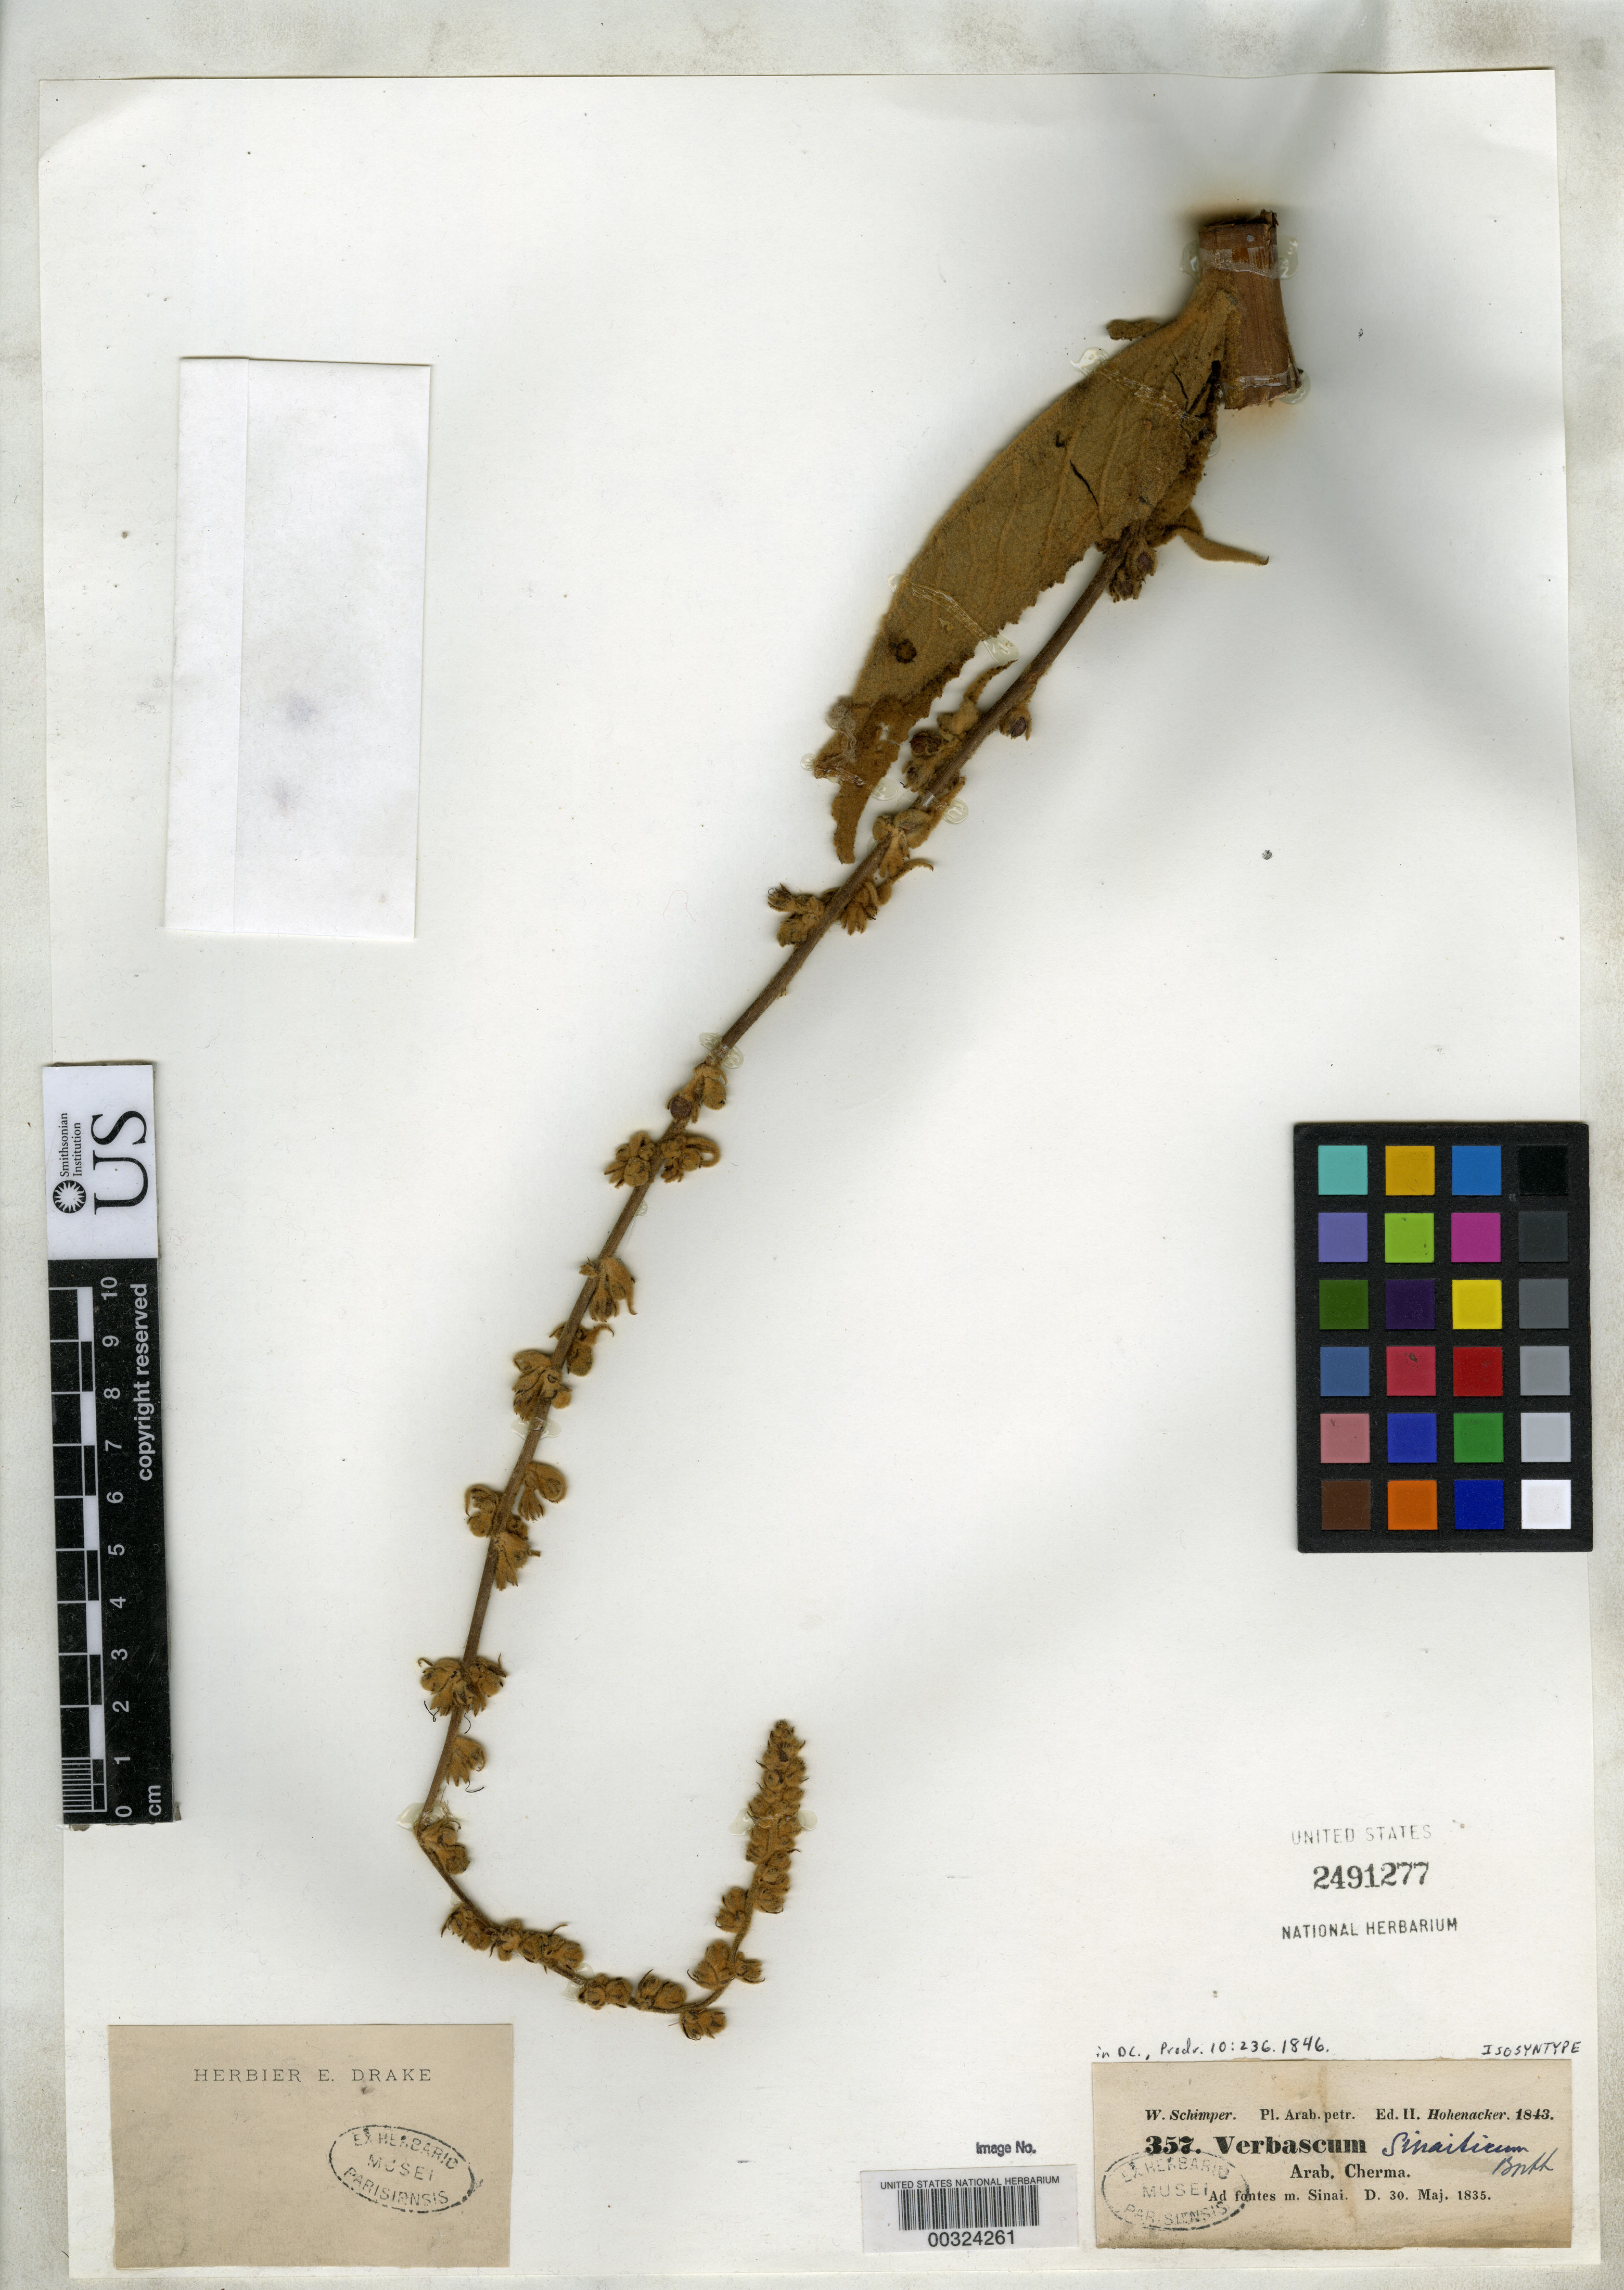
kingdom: Plantae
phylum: Tracheophyta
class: Magnoliopsida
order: Lamiales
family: Scrophulariaceae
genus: Verbascum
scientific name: Verbascum sinaiticum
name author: Benth. in DC.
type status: Isosyntype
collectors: W. P. Schimper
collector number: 357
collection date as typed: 30 May 1835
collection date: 1835-05-30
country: Egypt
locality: Ad Fontes Mt. Sinai.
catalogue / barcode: US 2491277